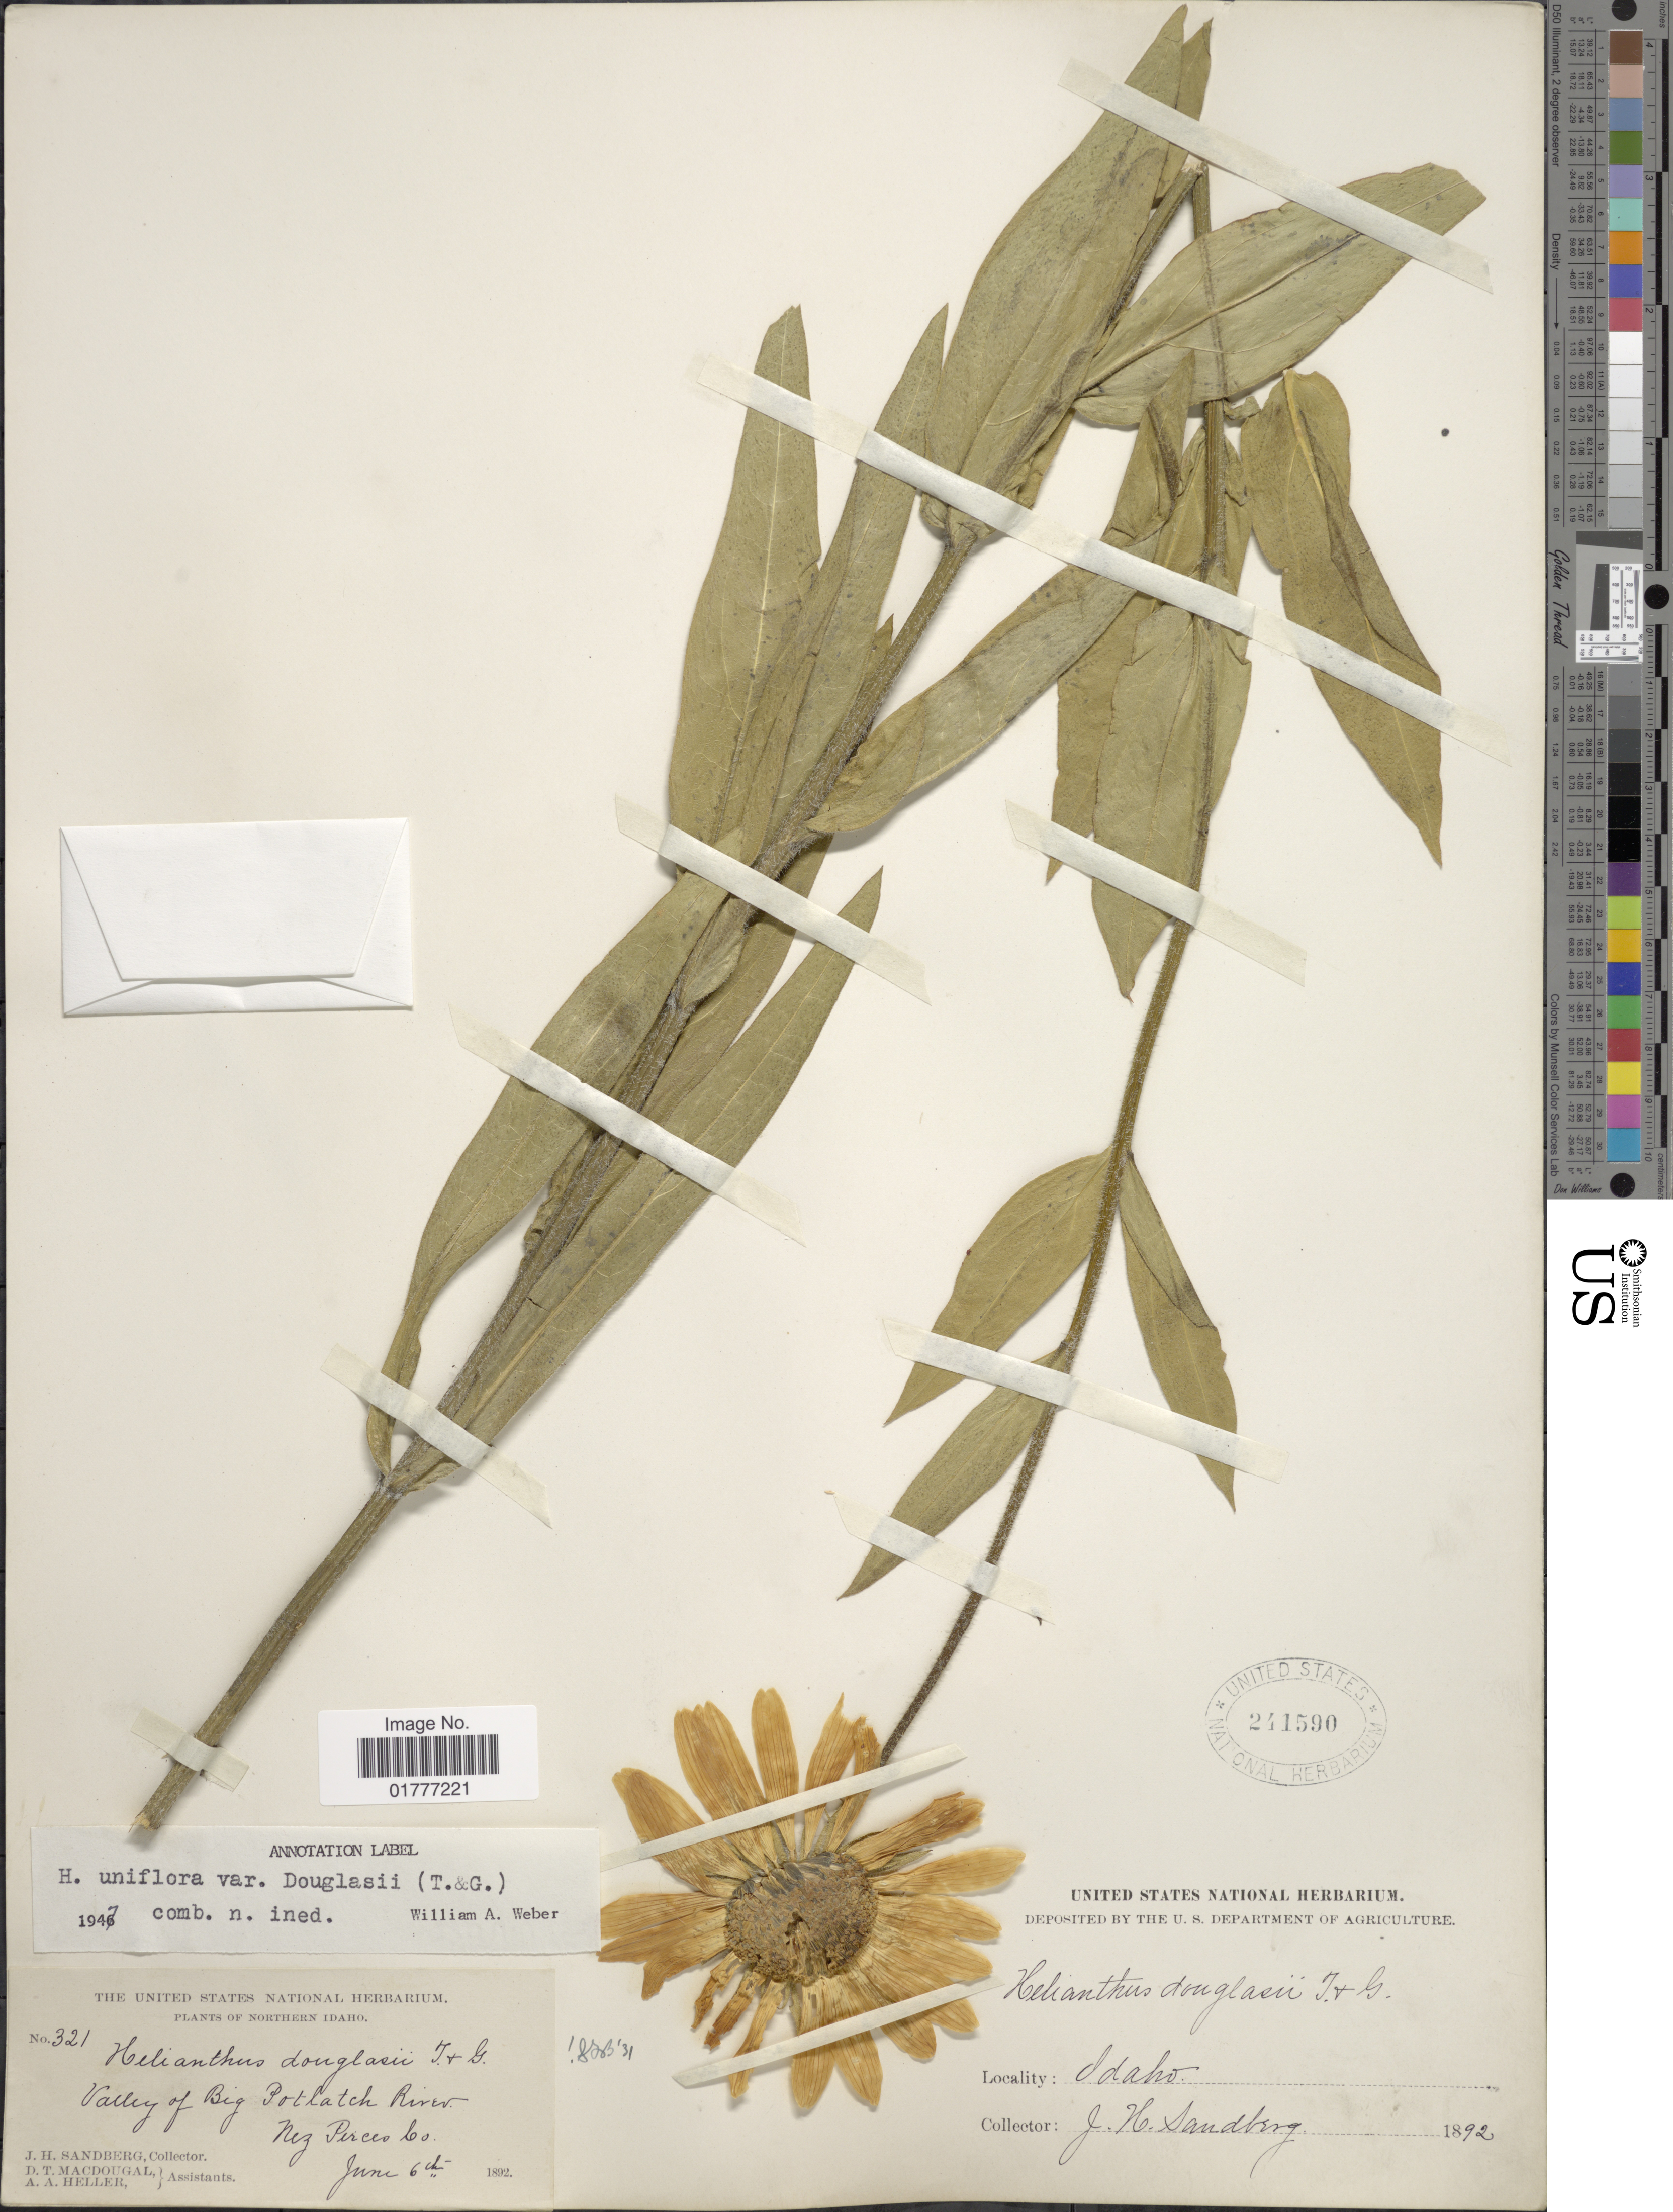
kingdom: Plantae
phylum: Tracheophyta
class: Magnoliopsida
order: Asterales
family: Asteraceae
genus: Helianthella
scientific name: Helianthella douglasii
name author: Torr. & A. Gray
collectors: J. H. Sandberg, D. T. MacDougal & A. A. Heller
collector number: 321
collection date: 1892-06-06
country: United States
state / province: Idaho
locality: Northern Idaho. Valley of Big Portlatch River. Nez Perces Co.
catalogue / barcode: US 241590